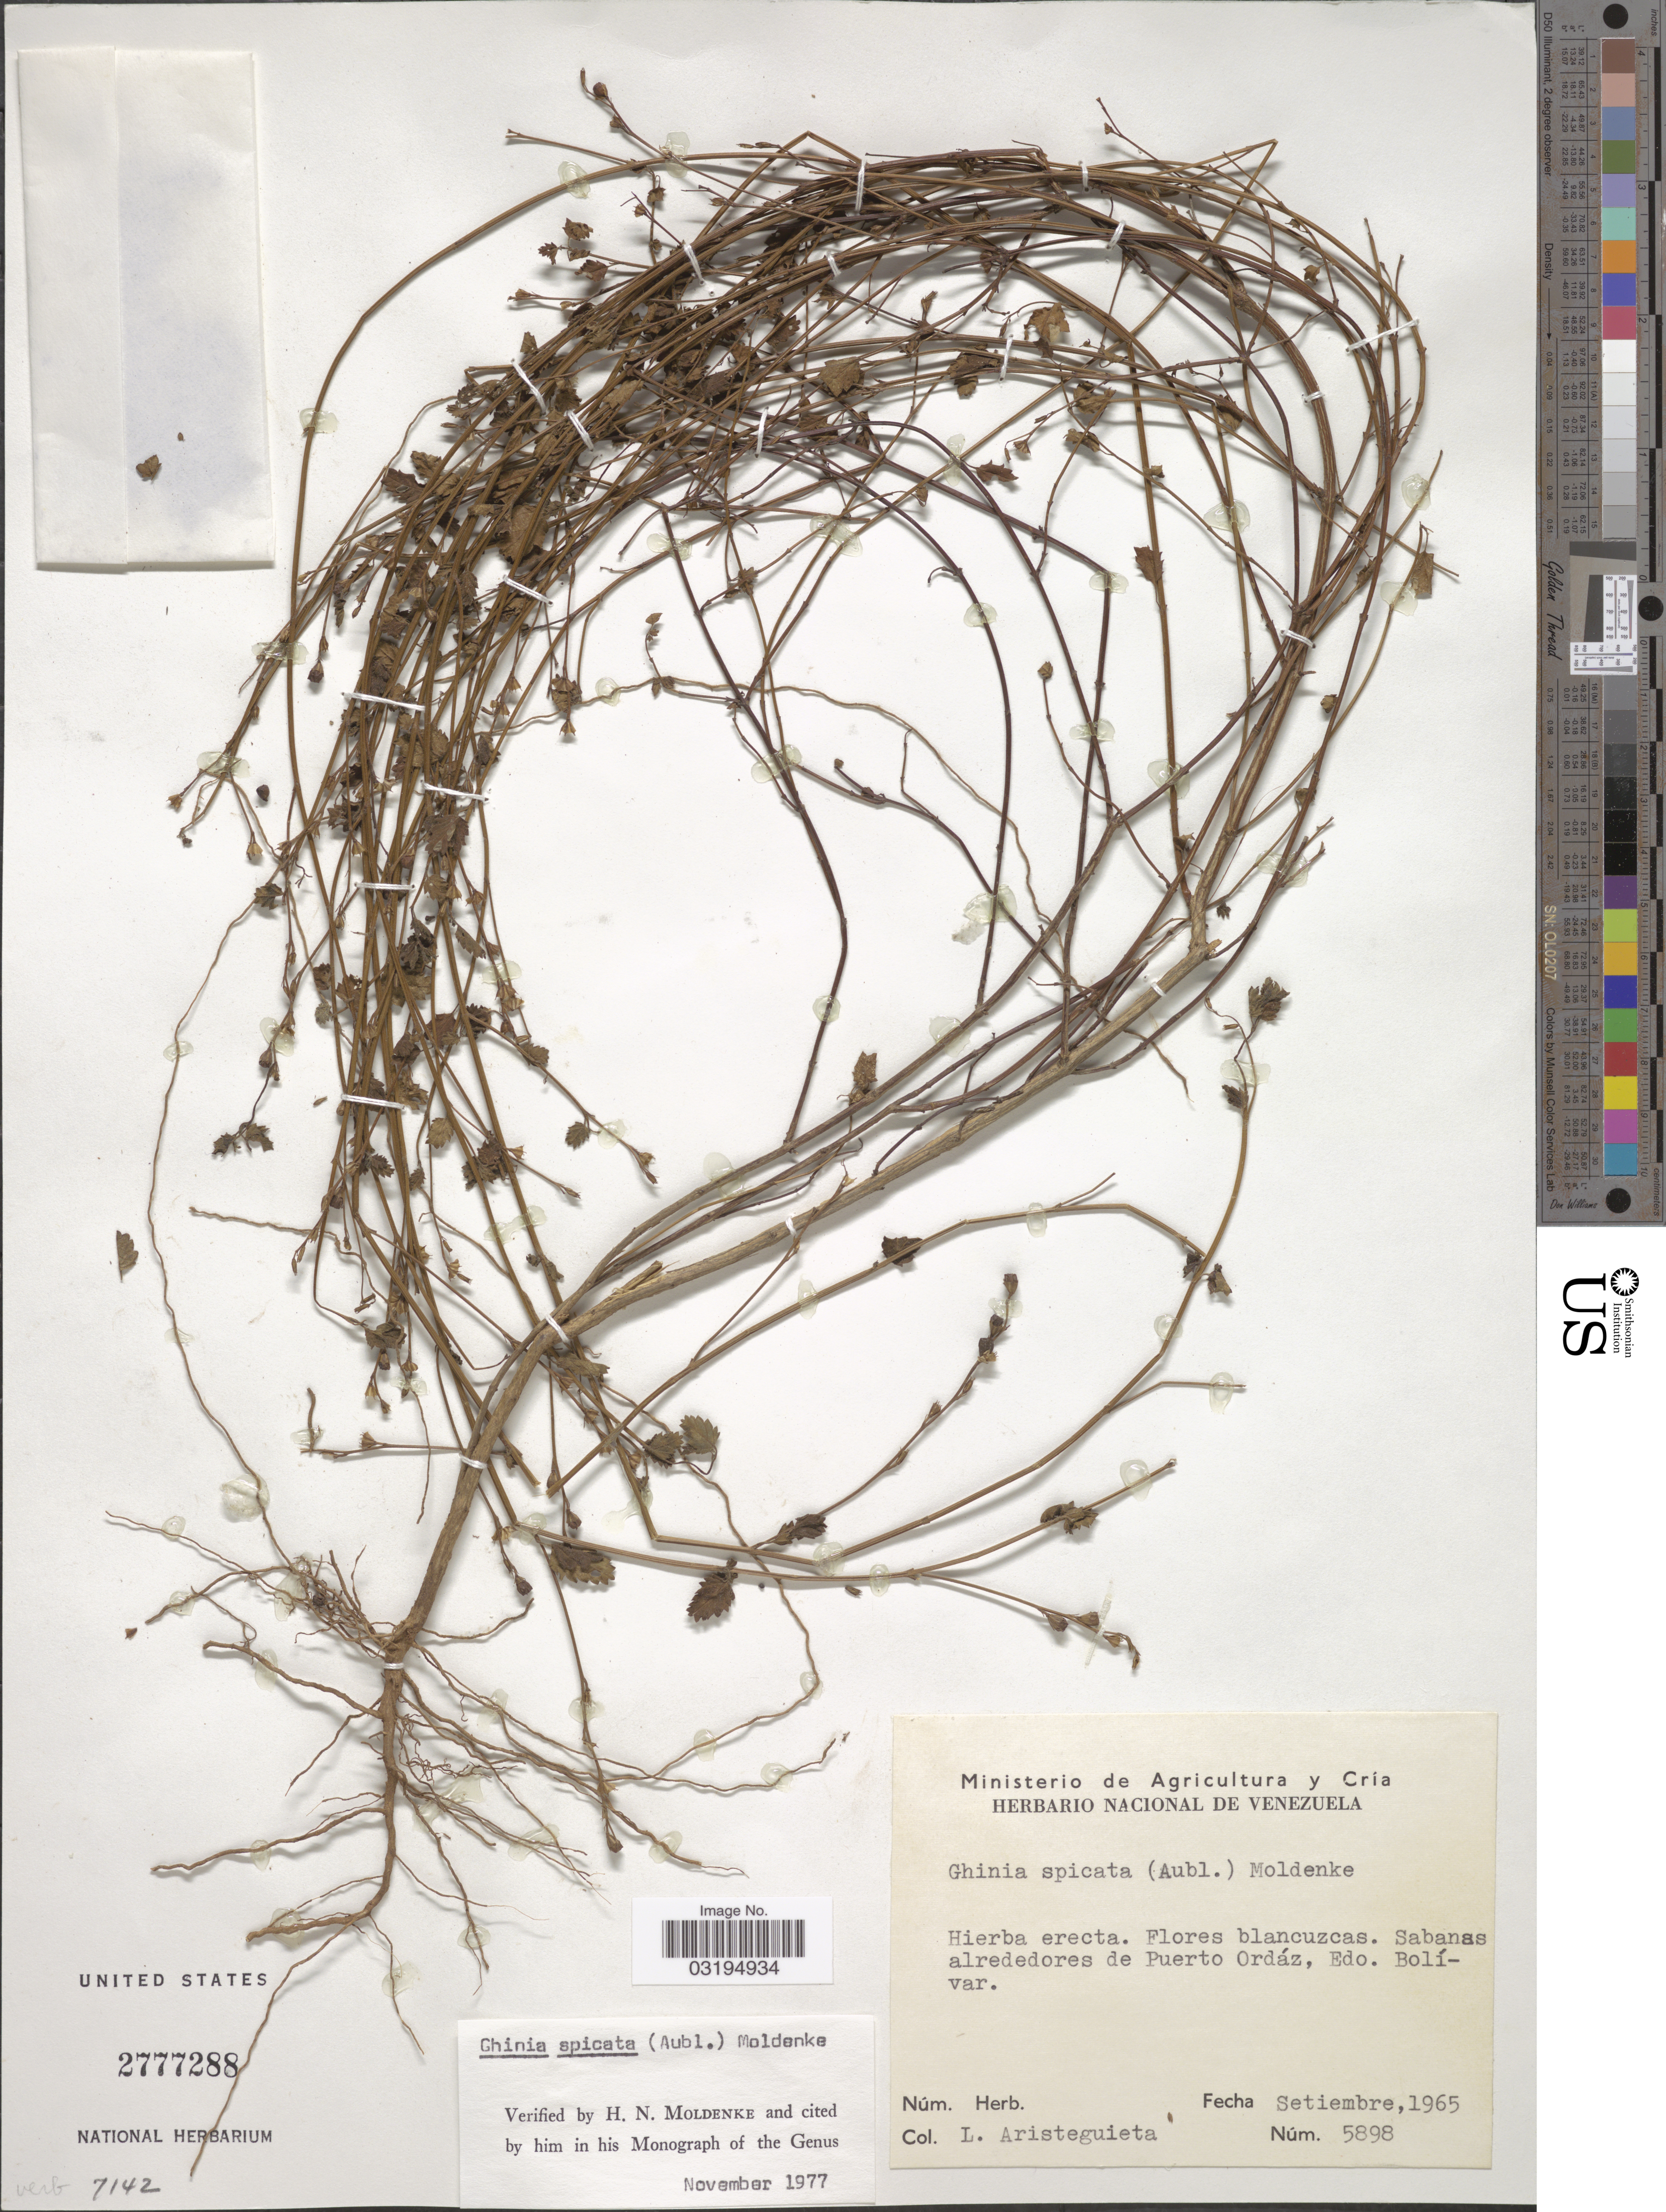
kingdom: Plantae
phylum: Tracheophyta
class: Magnoliopsida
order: Lamiales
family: Verbenaceae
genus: Tamonea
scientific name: Tamonea spicata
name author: Aubl.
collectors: L. Aristeguieta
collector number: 5898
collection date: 1965-09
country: Venezuela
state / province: Bolivar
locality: Sabanas alrededores de Puerto Ordáz.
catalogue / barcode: US 2777288